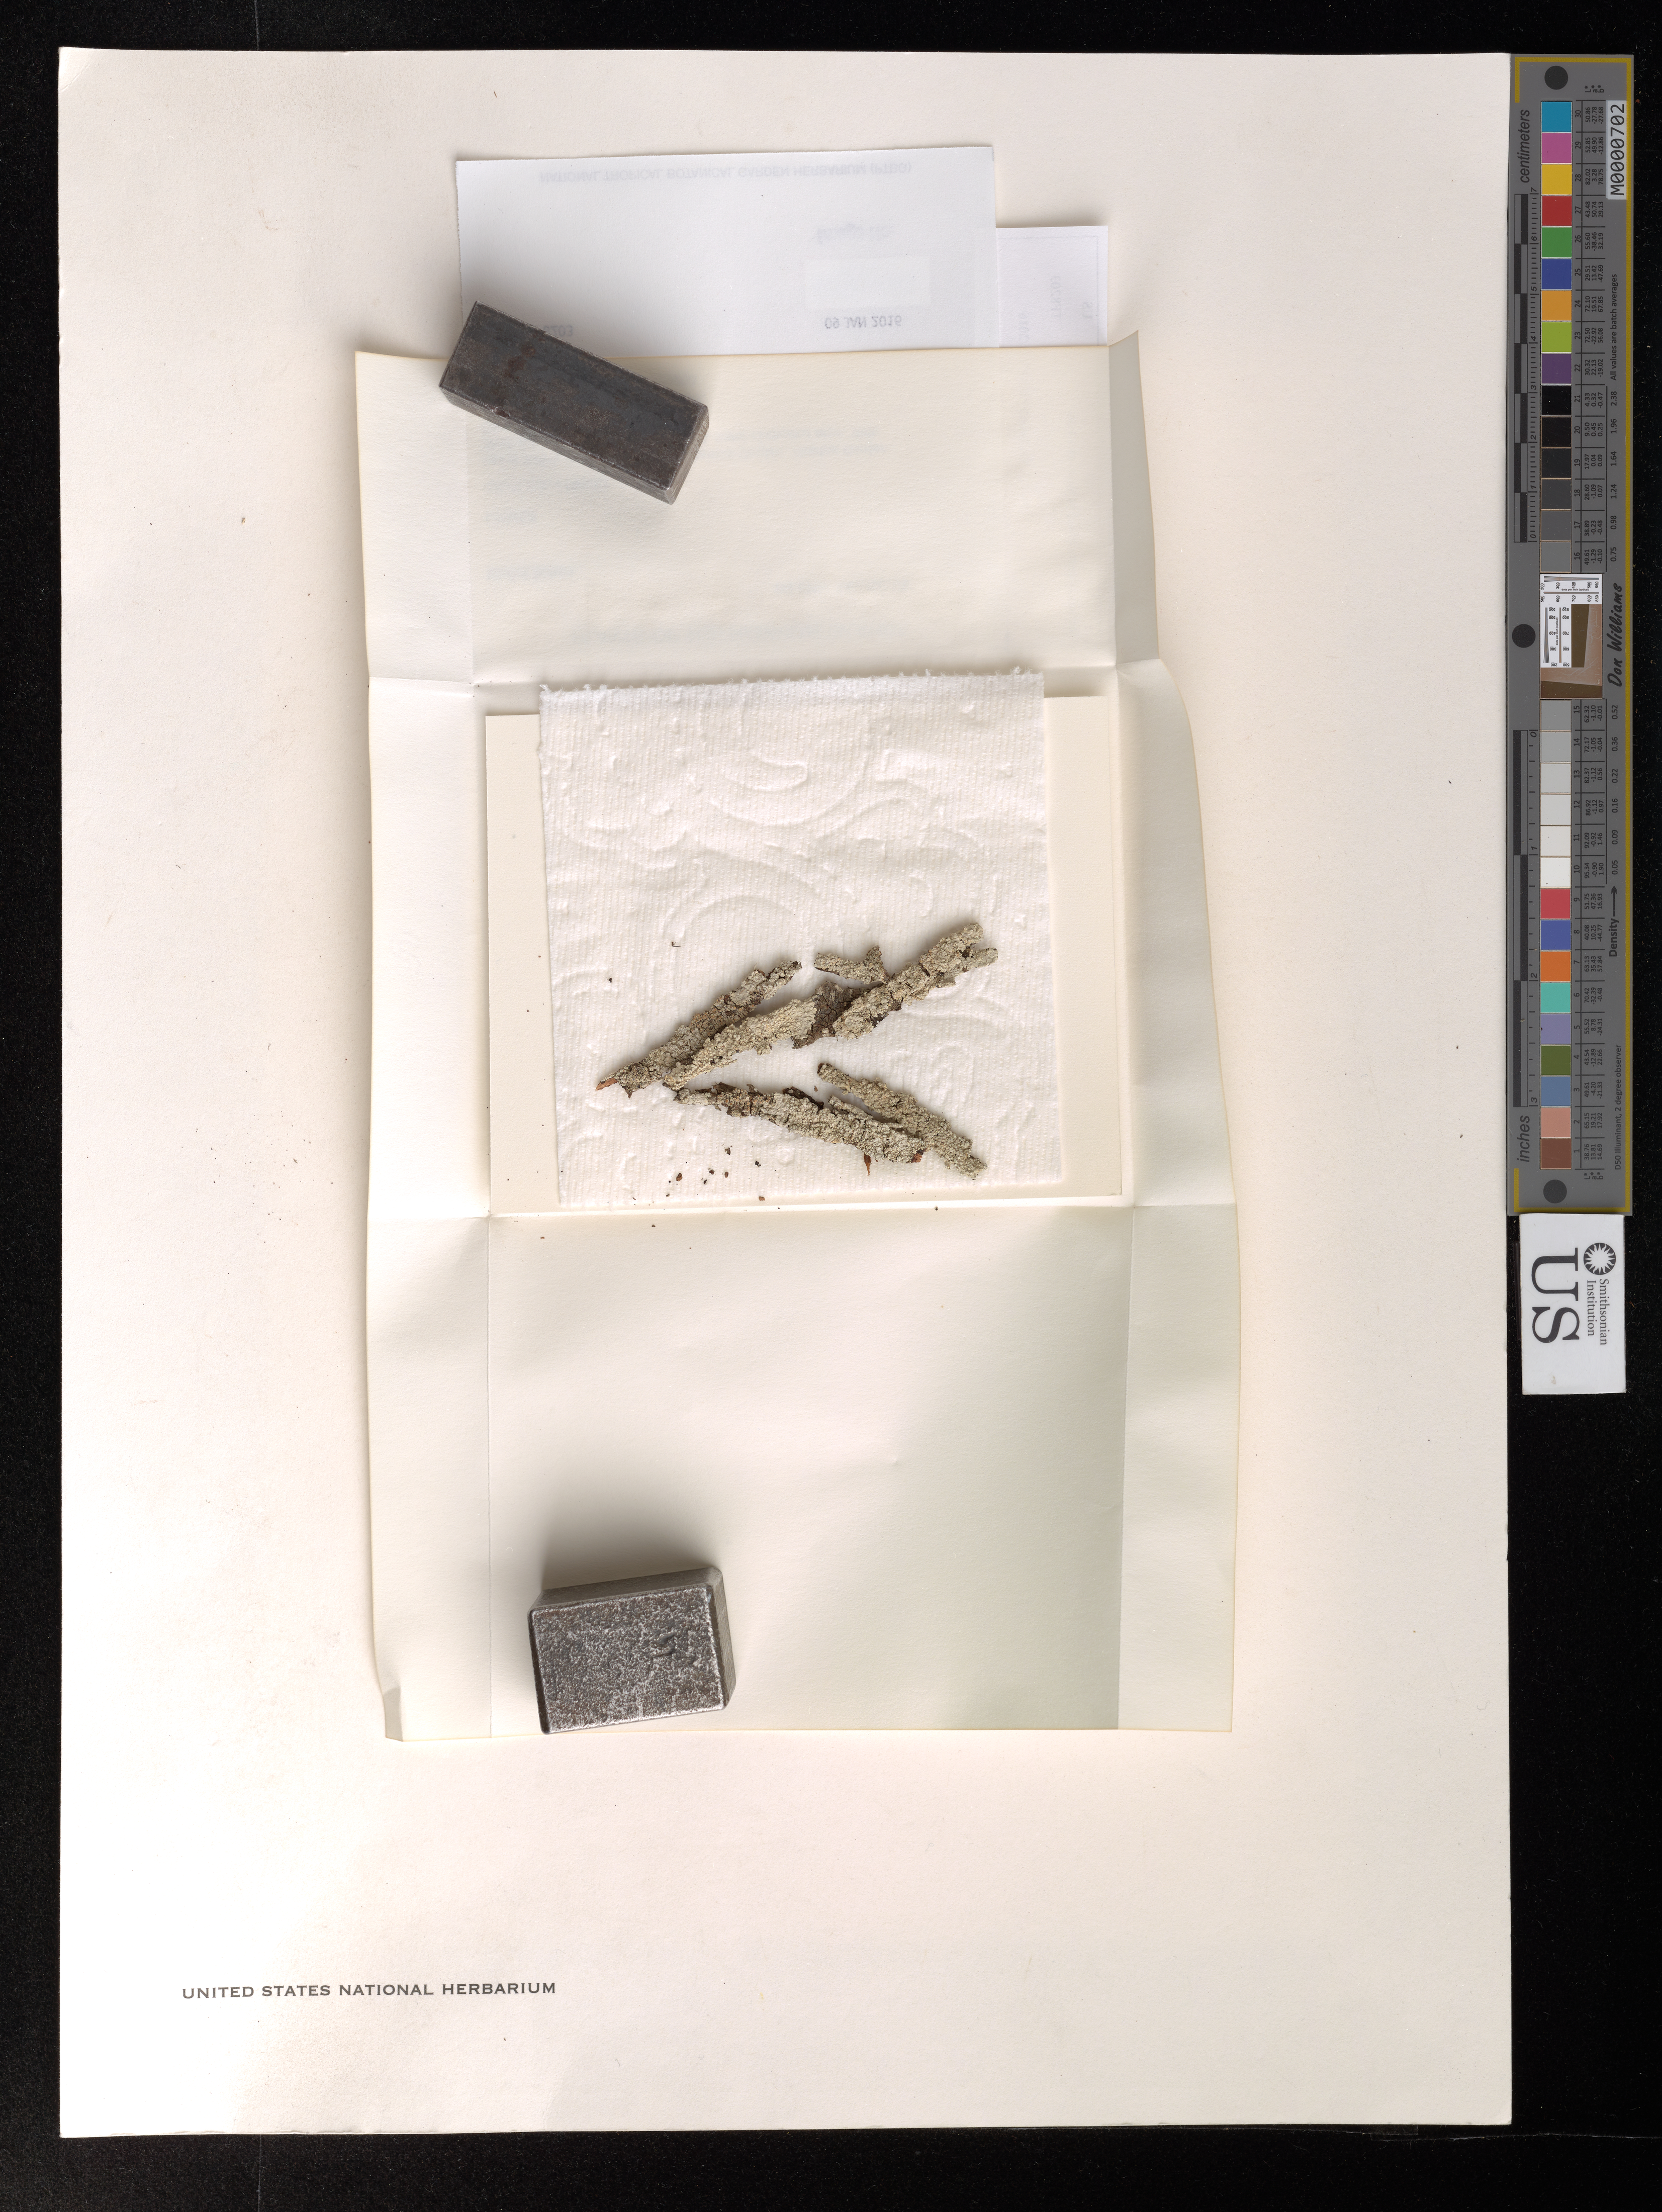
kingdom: Fungi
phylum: Ascomycota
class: Lecanoromycetes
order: Caliciales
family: Caliciaceae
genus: Dirinaria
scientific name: Dirinaria picta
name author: (Sw.) Schaer. & Clem.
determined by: Smith, C. W.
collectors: T. W. Flynn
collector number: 8203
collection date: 2016-01-09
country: United States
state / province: Hawaii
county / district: Kauai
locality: Kauai Koloa District. Lawai Valley, National Tropical Botanical Garden, Allerton Garden. West side of stream near lotus pond.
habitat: Semi-cultivated area. With Cocos, Leucaena, Schefflera.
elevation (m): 10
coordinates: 21.889350, -159.503900